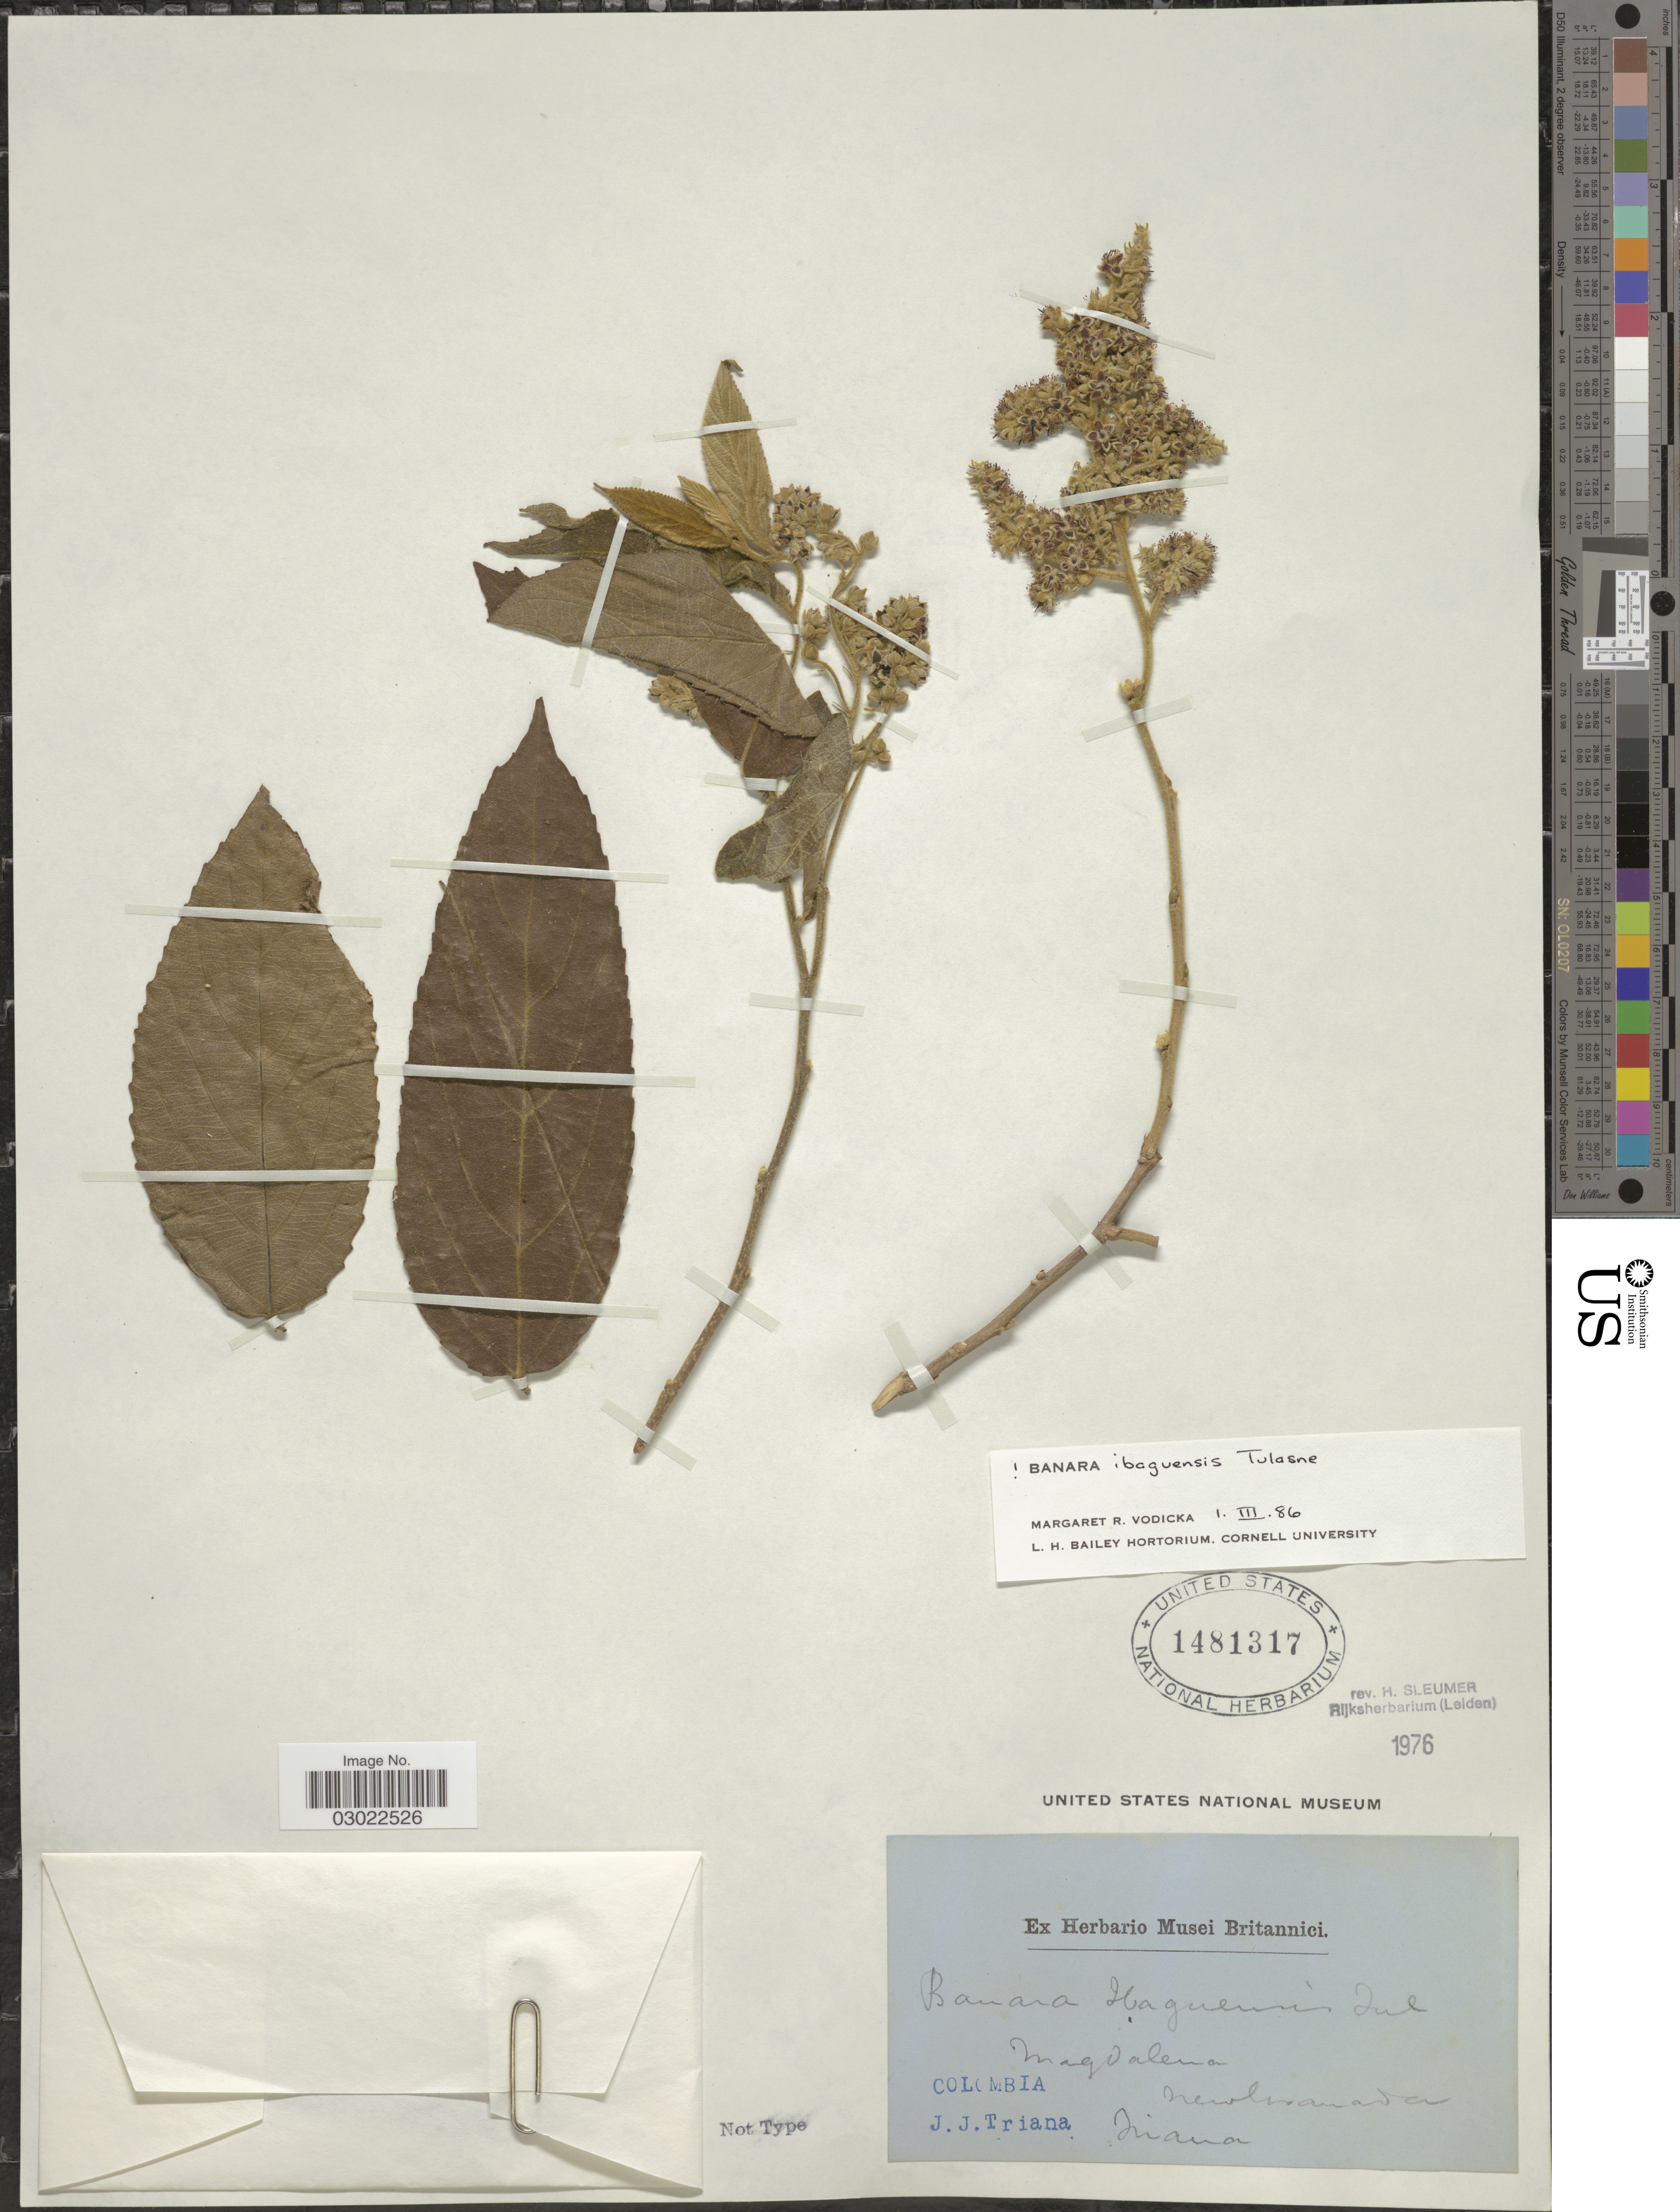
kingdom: Plantae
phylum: Tracheophyta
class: Magnoliopsida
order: Malpighiales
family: Salicaceae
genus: Banara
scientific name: Banara ibaguensis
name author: Tul.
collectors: J. J. Triana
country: Colombia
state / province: Magdalena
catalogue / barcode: US 1481317